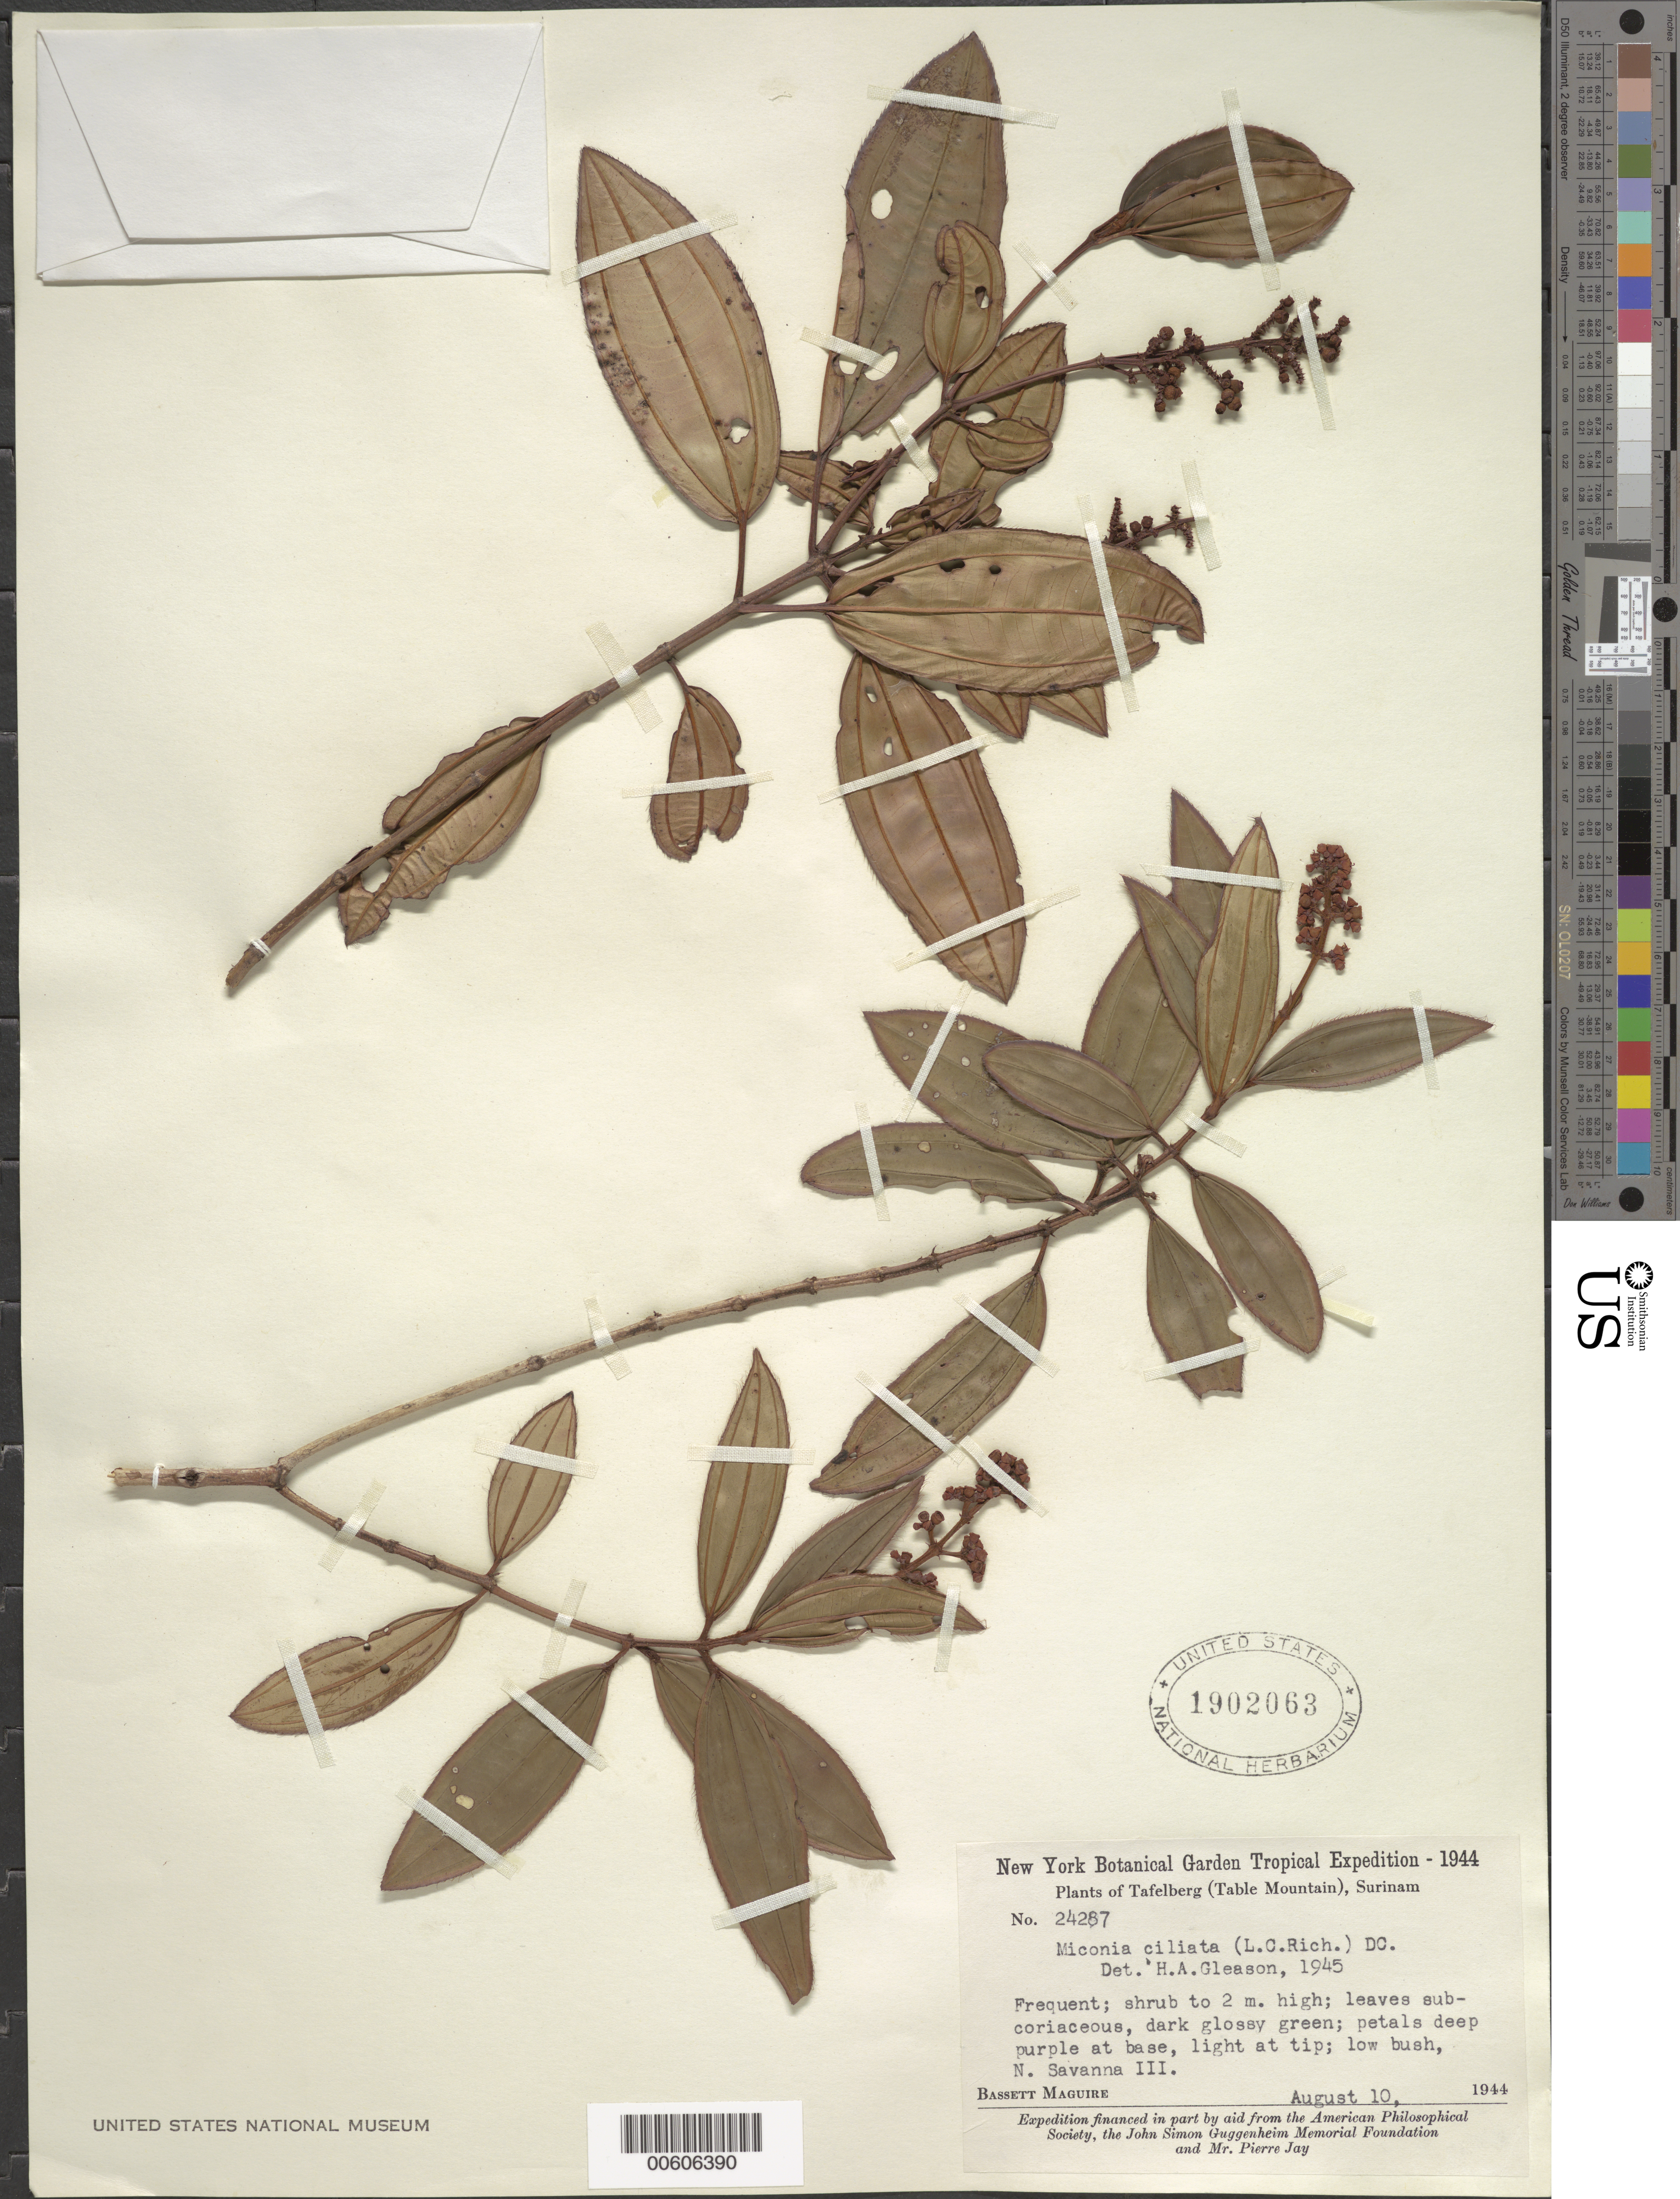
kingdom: Plantae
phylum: Tracheophyta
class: Magnoliopsida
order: Myrtales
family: Melastomataceae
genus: Miconia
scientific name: Miconia ciliata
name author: (Rich.) DC.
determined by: Gleason, H. A.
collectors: B. Maguire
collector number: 24287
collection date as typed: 10-Aug-44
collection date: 1944-08-10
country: Suriname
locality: Tafelberg (Table Mountain), Savanna III, N of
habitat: Low bush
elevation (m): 565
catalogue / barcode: US 1902063